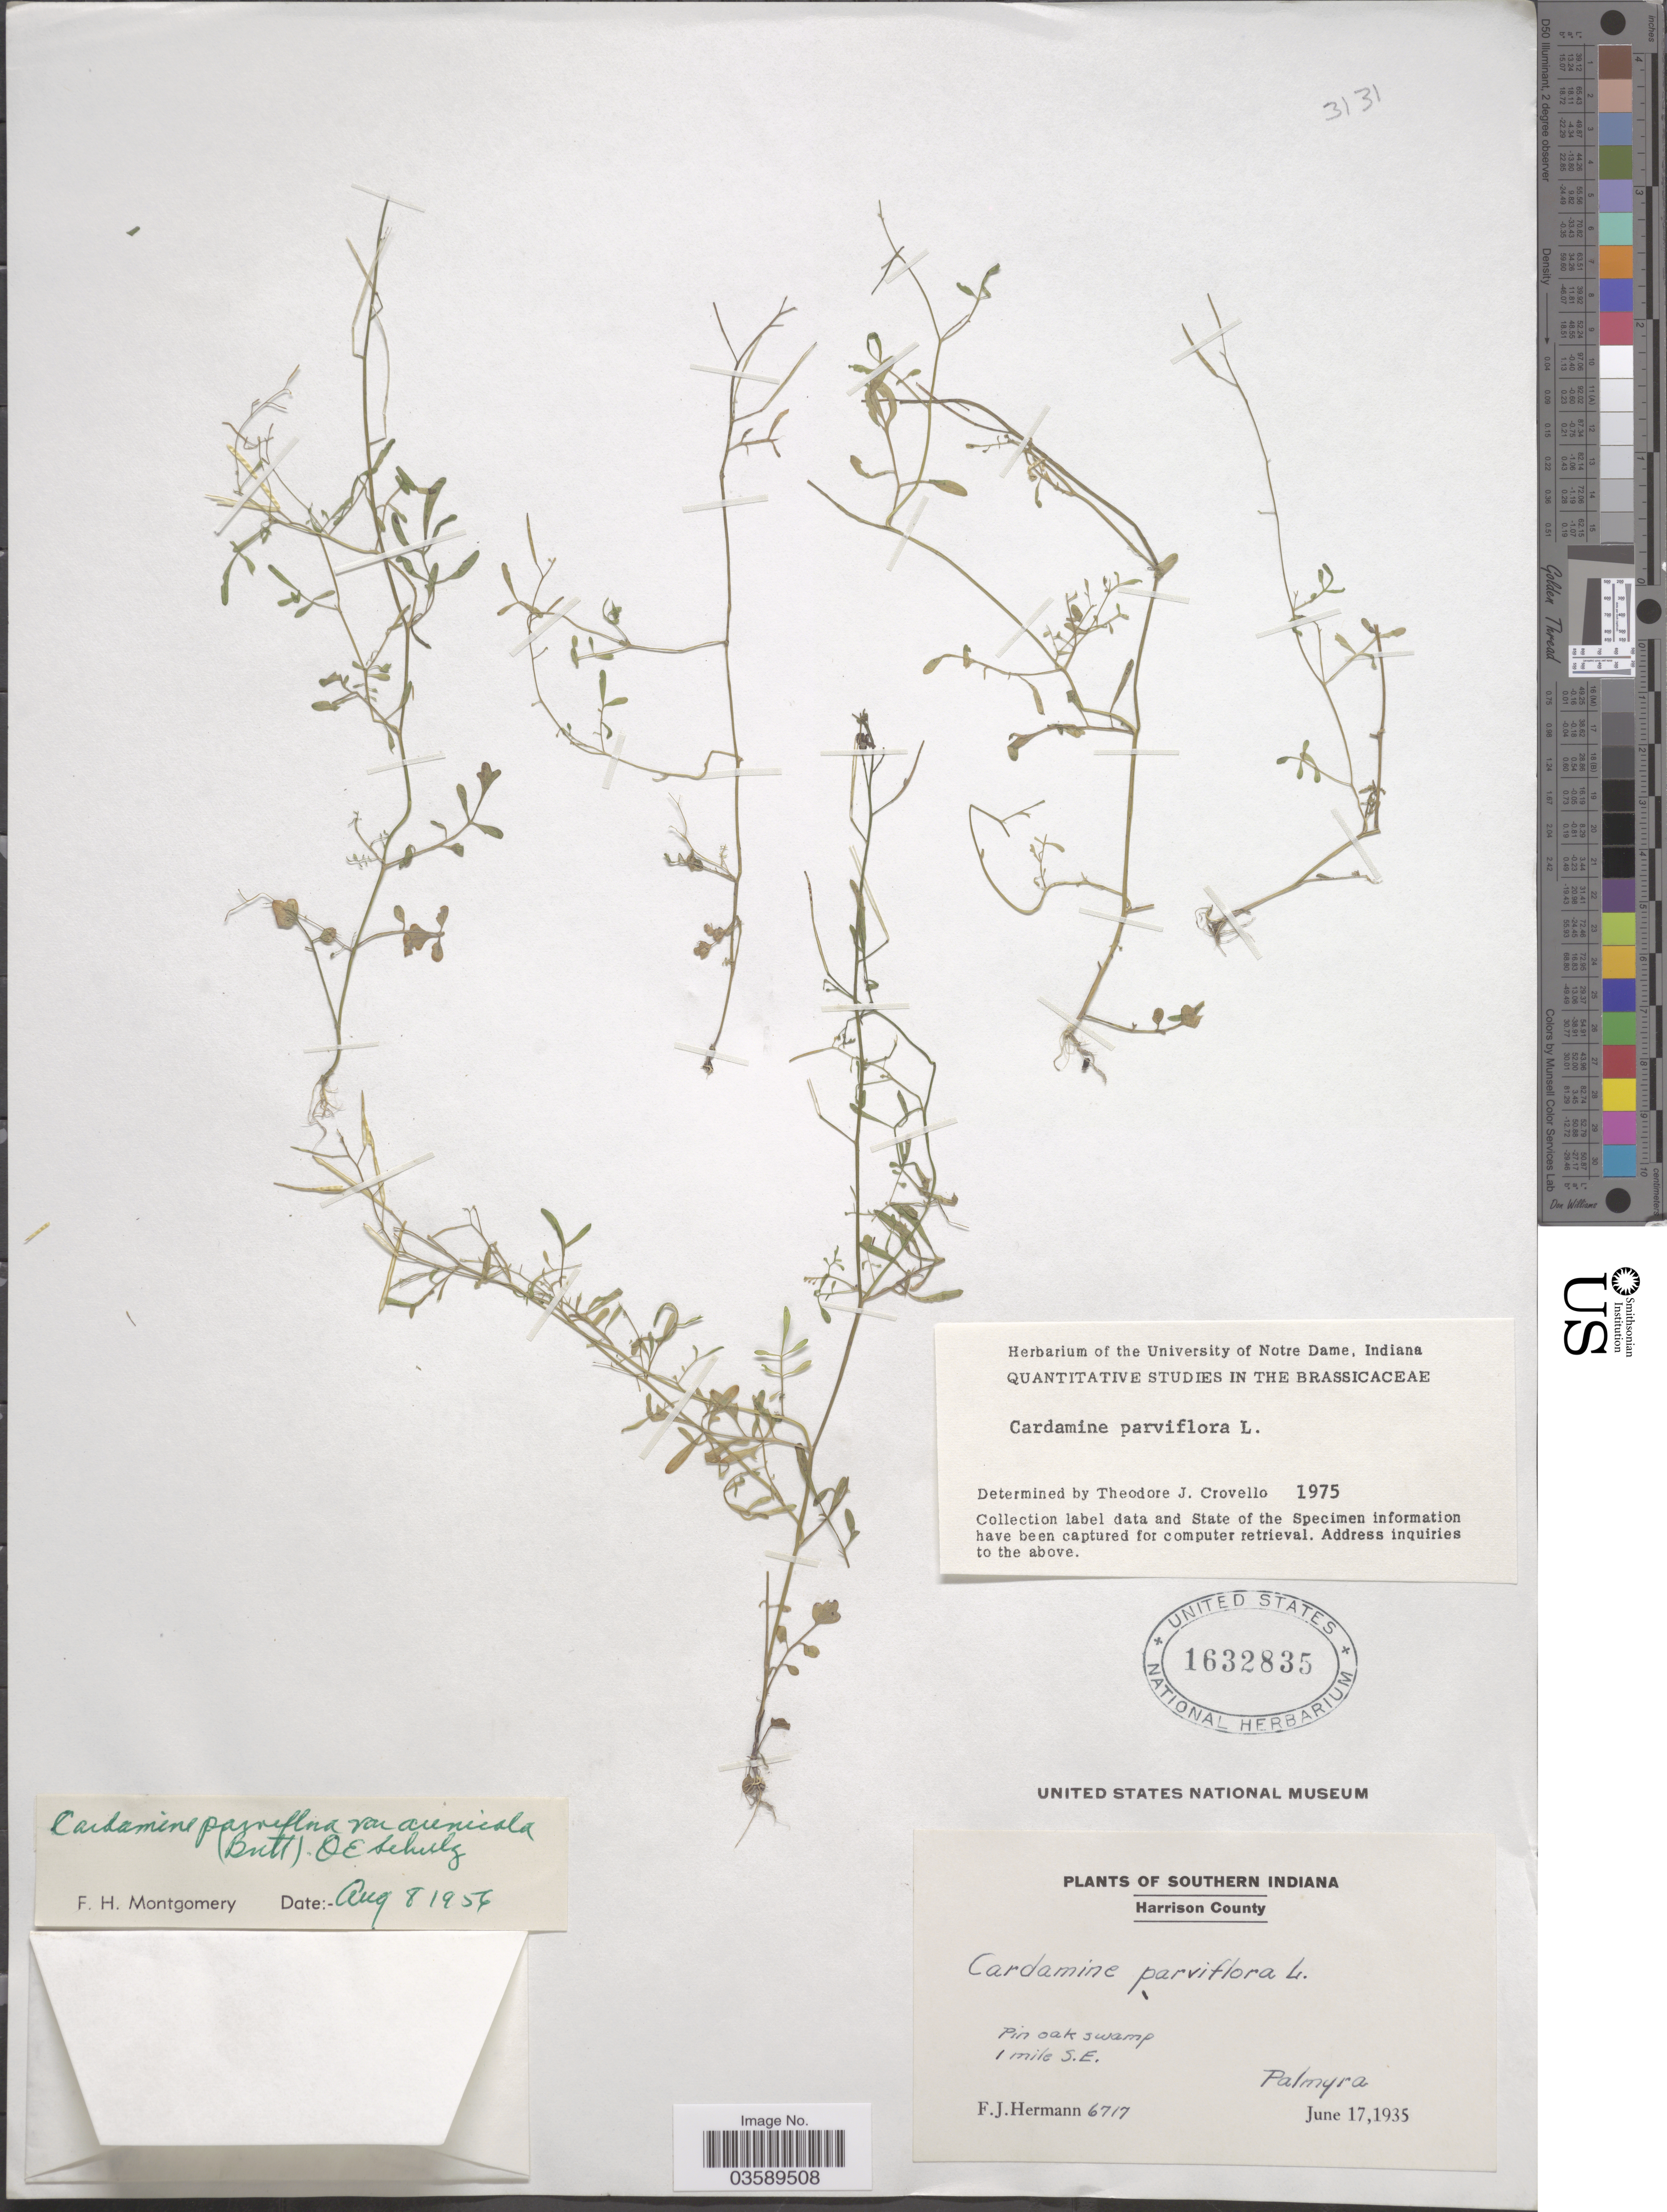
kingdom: Plantae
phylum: Tracheophyta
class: Magnoliopsida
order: Brassicales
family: Brassicaceae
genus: Cardamine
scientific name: Cardamine parviflora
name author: L.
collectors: F. J. Hermann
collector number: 6717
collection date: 1935-06-17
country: United States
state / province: Indiana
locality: Southern Indiana. Harrison County. Pin oak swamp 1 mile S.E. Palmyra.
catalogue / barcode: US 1632835